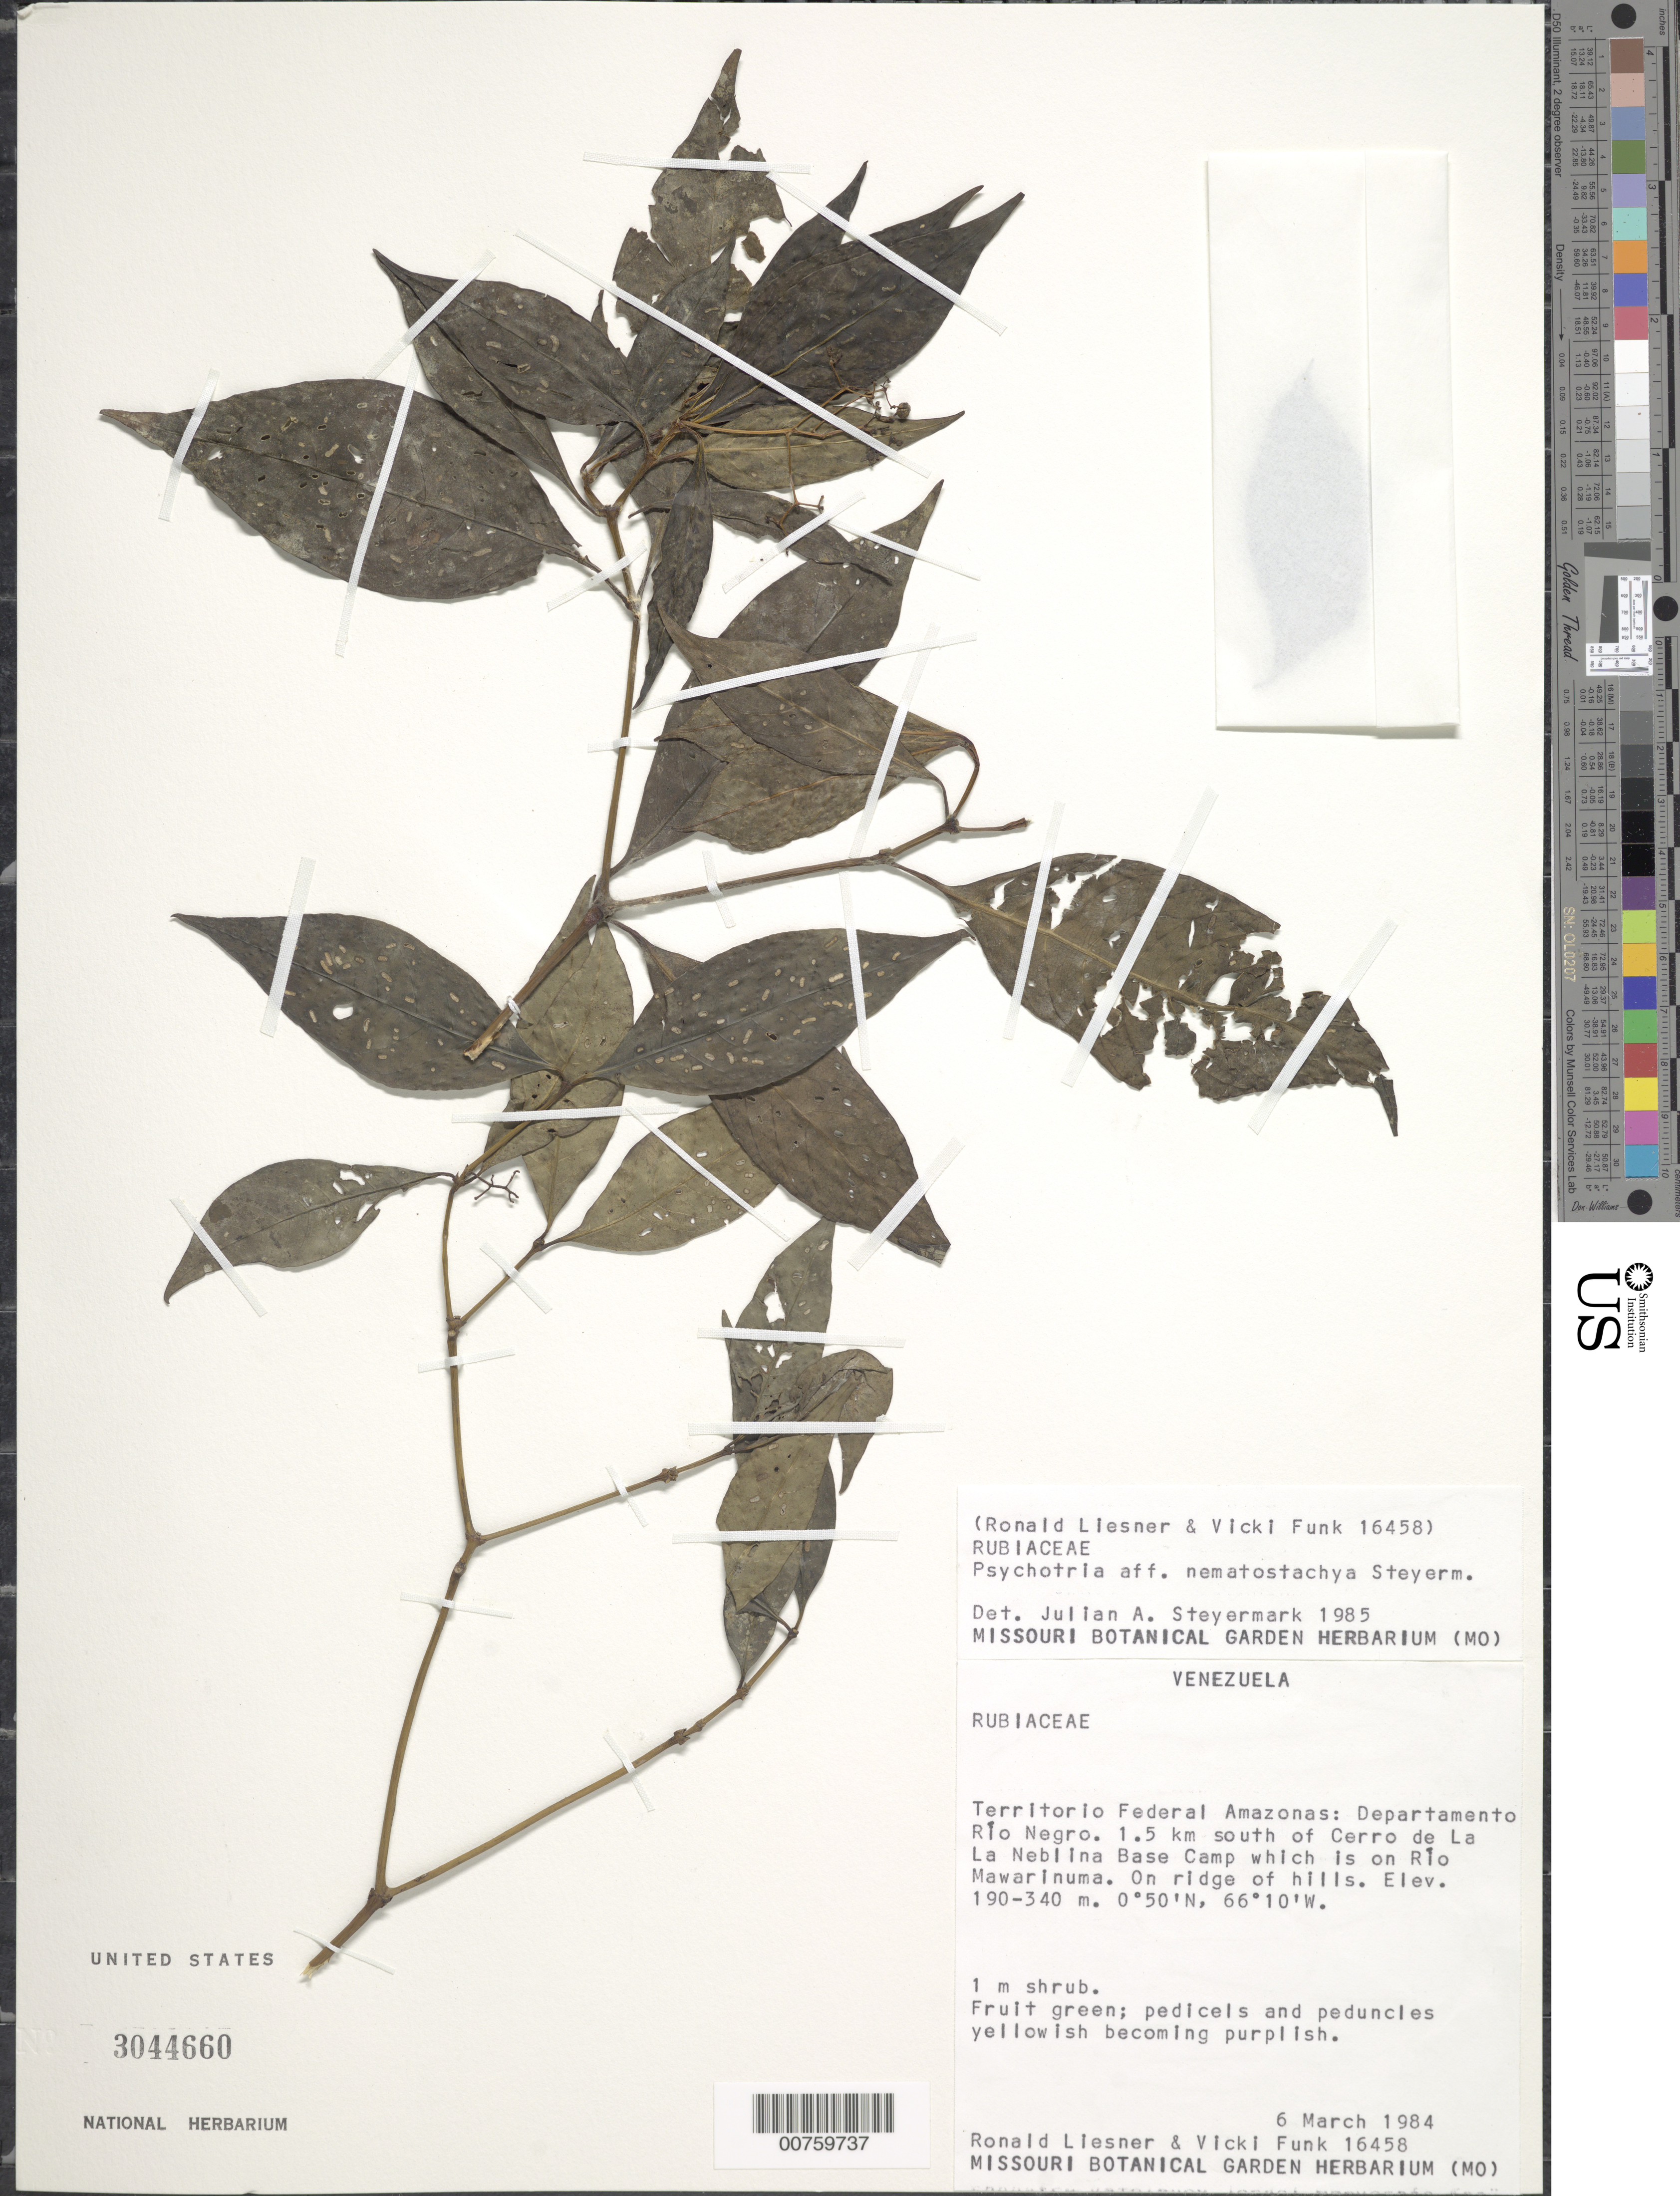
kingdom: Plantae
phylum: Tracheophyta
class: Magnoliopsida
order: Gentianales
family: Rubiaceae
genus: Psychotria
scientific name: Psychotria nematostachya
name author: Steyerm.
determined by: Steyermark, Julian A., (VEN)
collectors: R. L. Liesner & V. Funk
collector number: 16458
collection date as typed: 6-Mar-84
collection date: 1984-03-06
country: Venezuela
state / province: Amazonas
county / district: Río Negro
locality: Río Mawarinuma, 1.5 km S of Cerro de La Neblina Base Camp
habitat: Ridge of hills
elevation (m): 190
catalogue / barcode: US 3044660